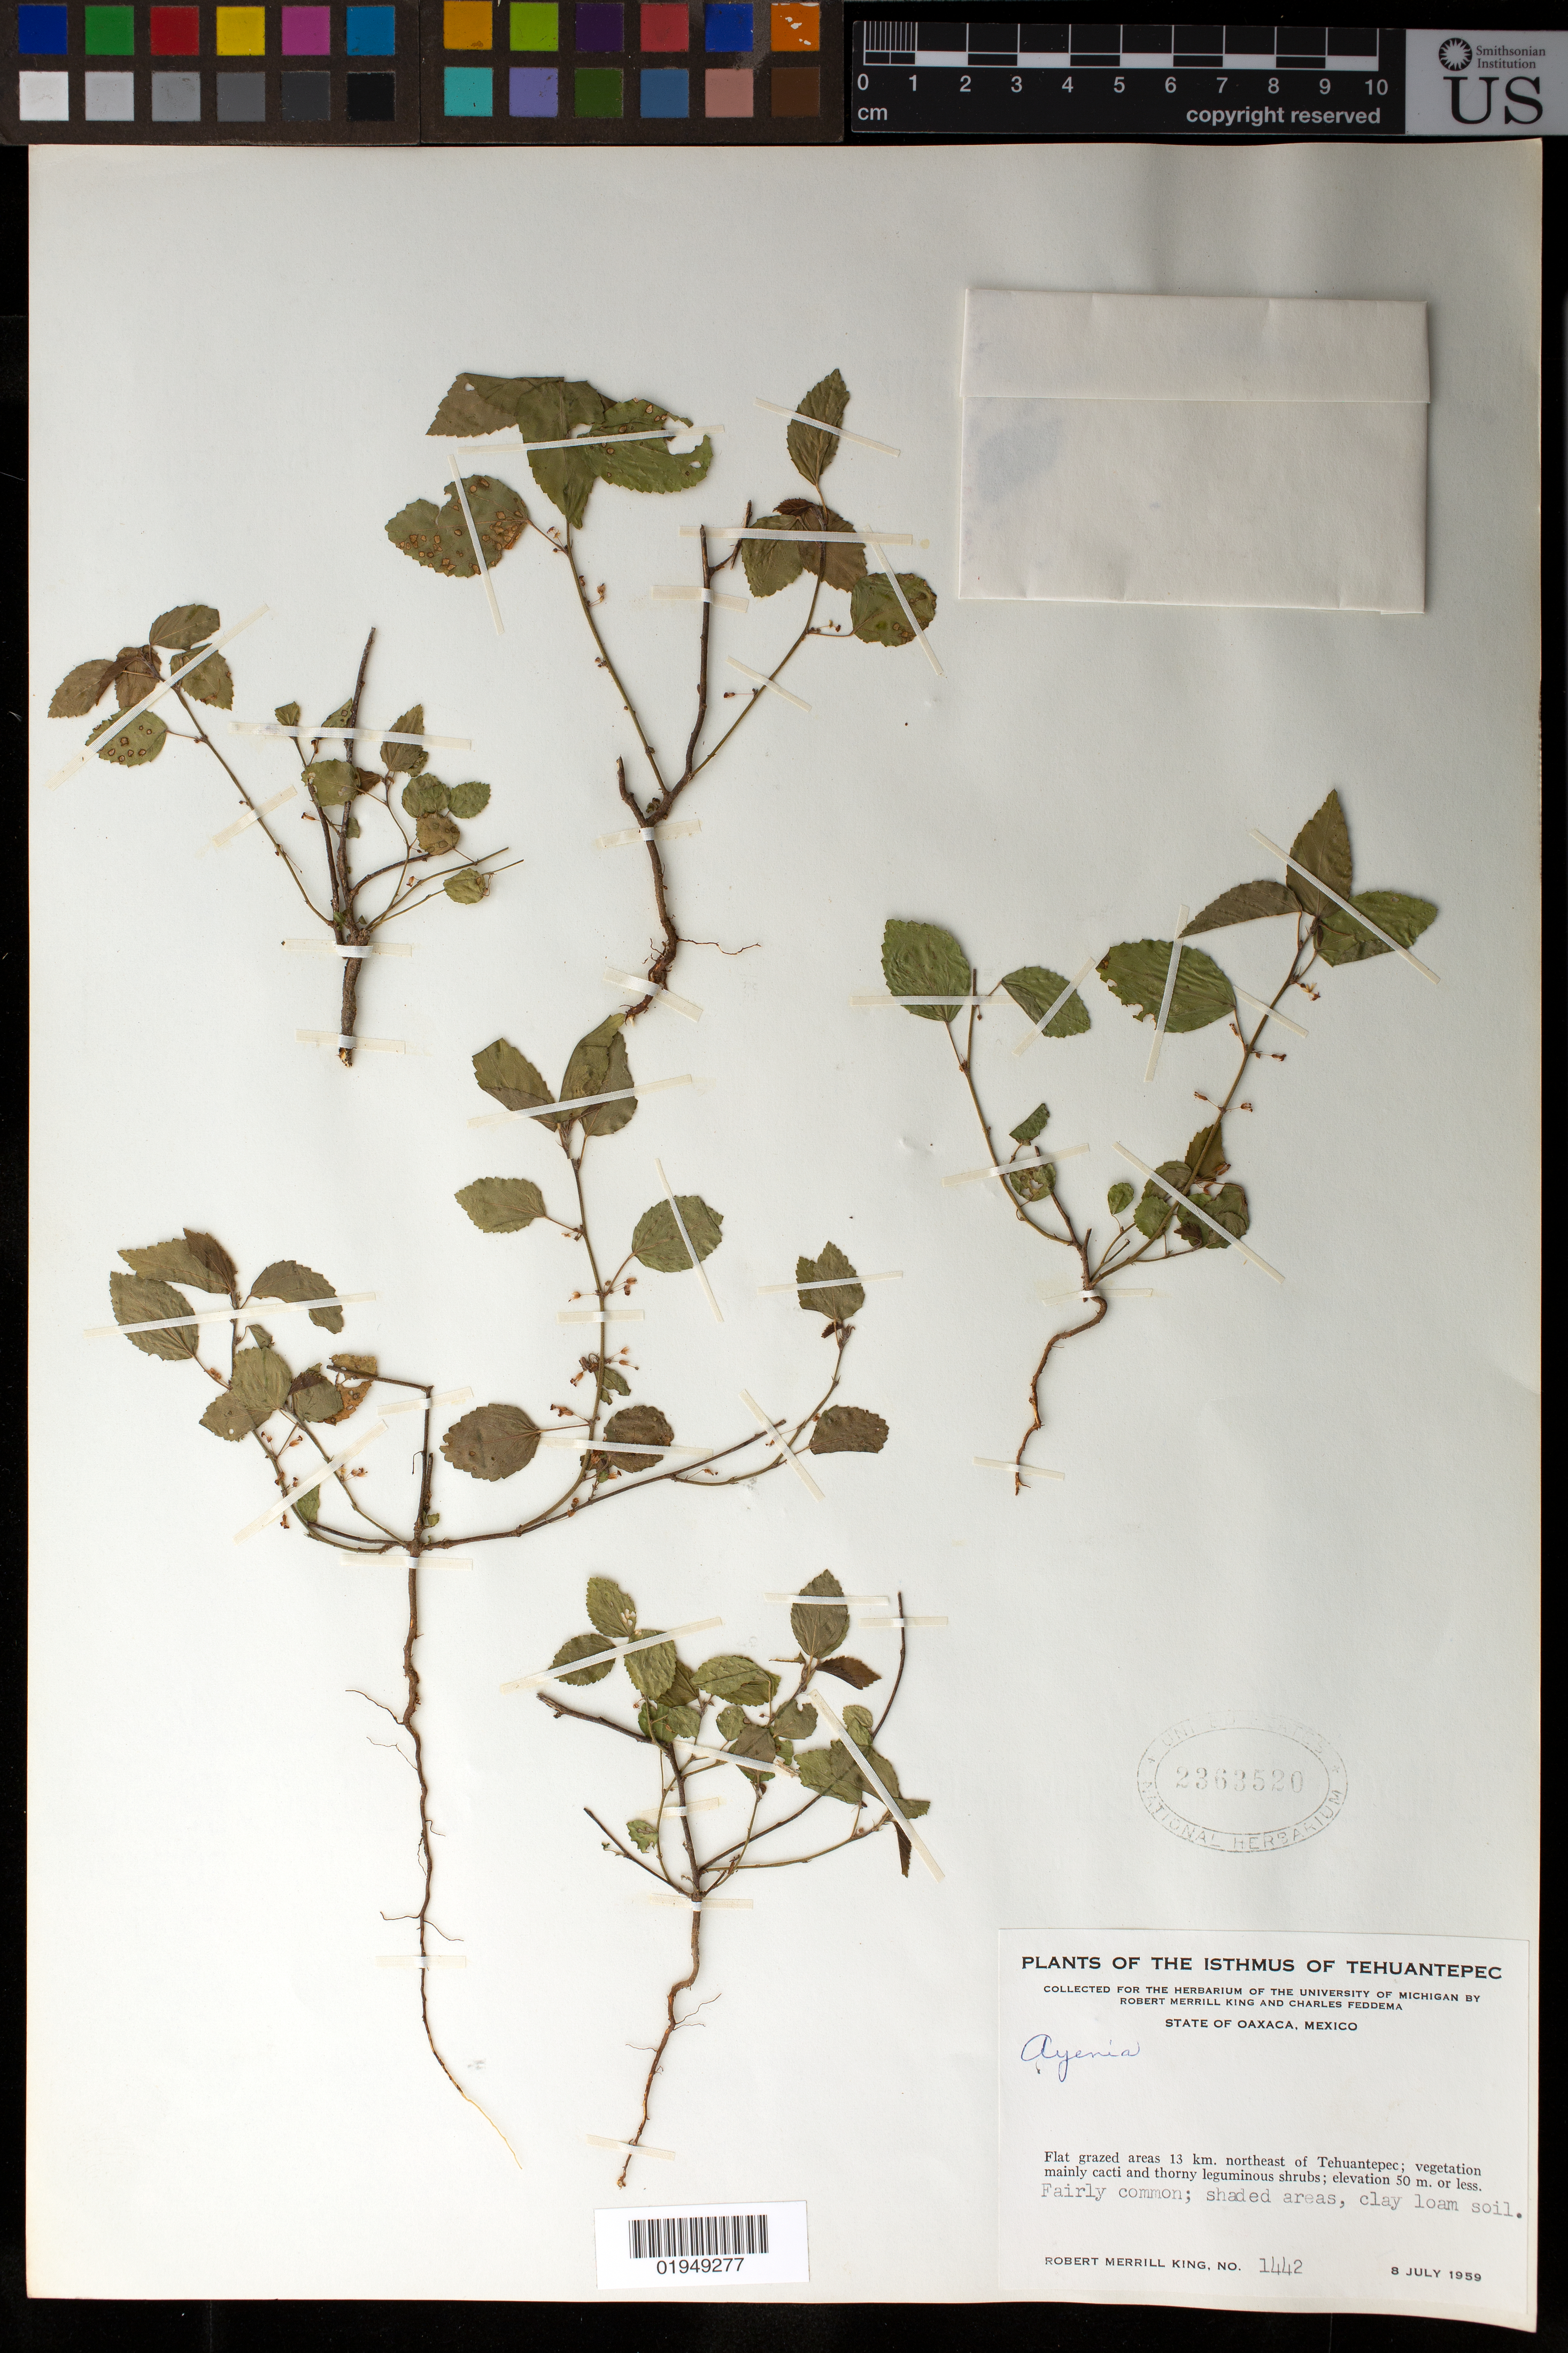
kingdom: Plantae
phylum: Tracheophyta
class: Magnoliopsida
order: Malvales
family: Malvaceae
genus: Ayenia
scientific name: Ayenia sp.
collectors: R. M. King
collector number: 1442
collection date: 1959-07-08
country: Mexico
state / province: Oaxaca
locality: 13 km. northeast of Tehuantepec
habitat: fairly common, shaded areas, clay loam soil. Vegetation mainly cacti and thorny leguminous shrubs. Flat grazed areas.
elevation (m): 50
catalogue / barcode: US 2363520